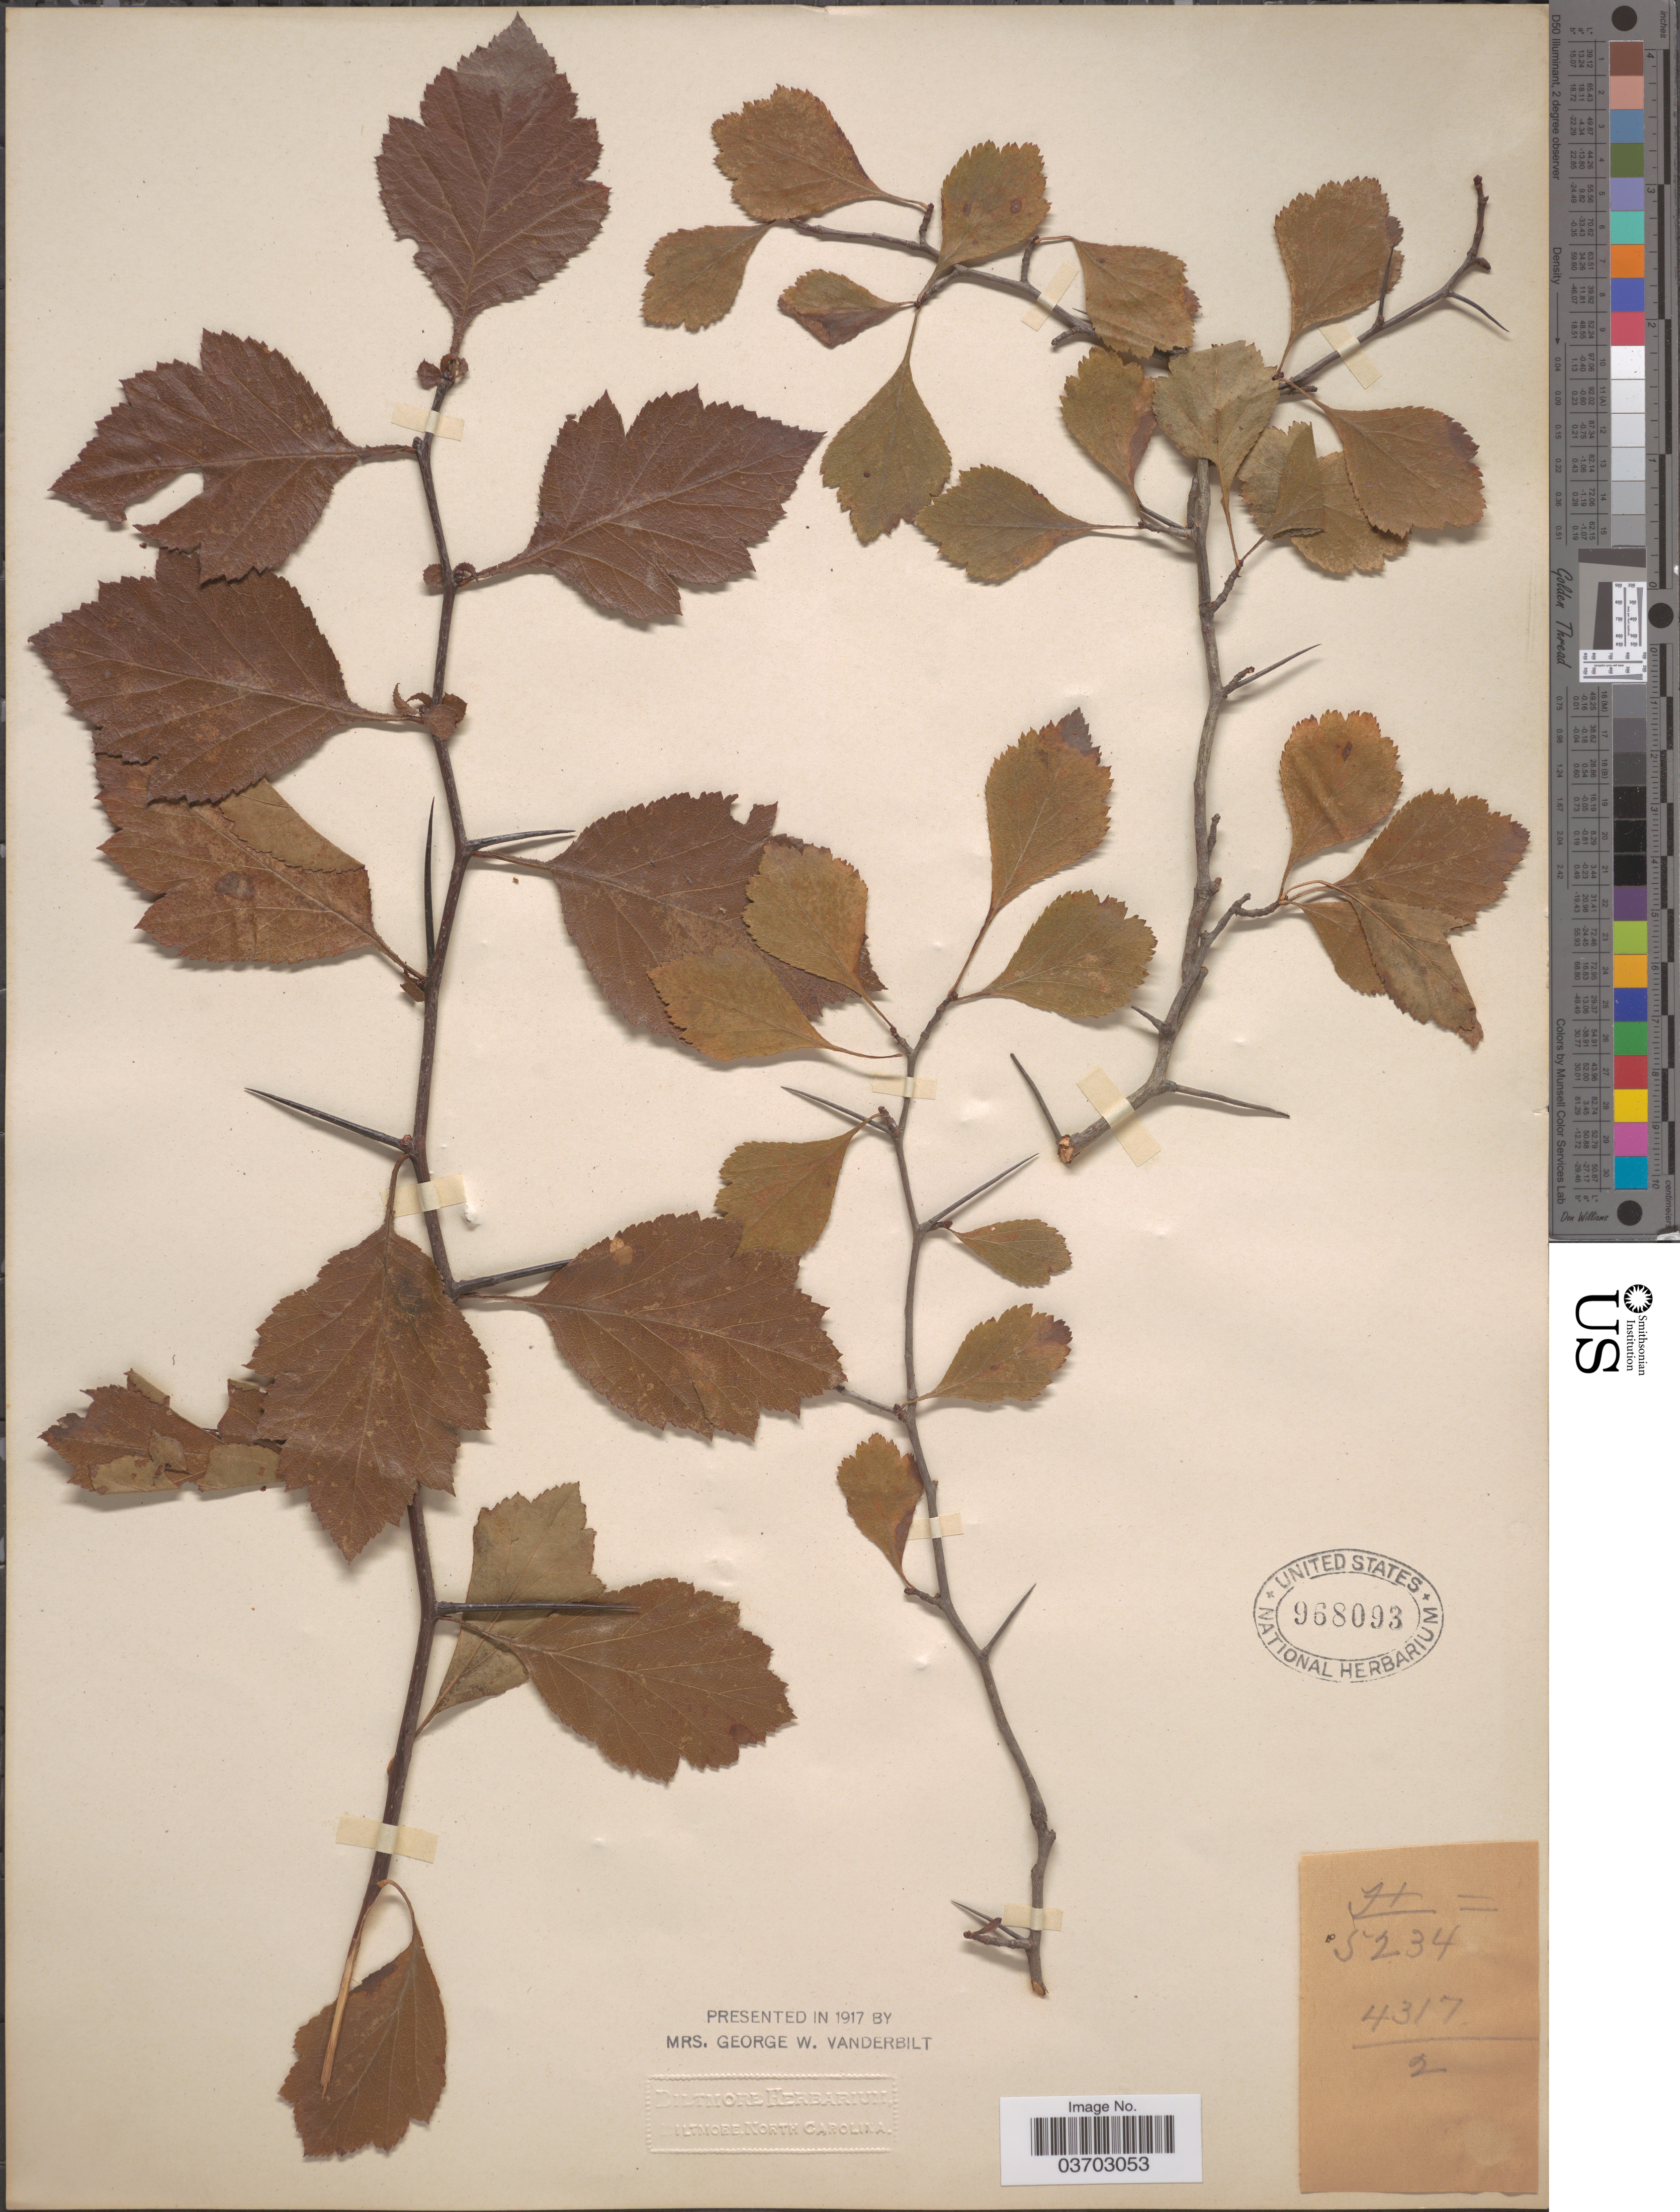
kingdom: Plantae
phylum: Tracheophyta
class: Magnoliopsida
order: Rosales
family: Rosaceae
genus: Crataegus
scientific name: Crataegus sp.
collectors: ex herb. Biltmore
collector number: H/5234=4317/2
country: United States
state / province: North Carolina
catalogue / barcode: US 968093